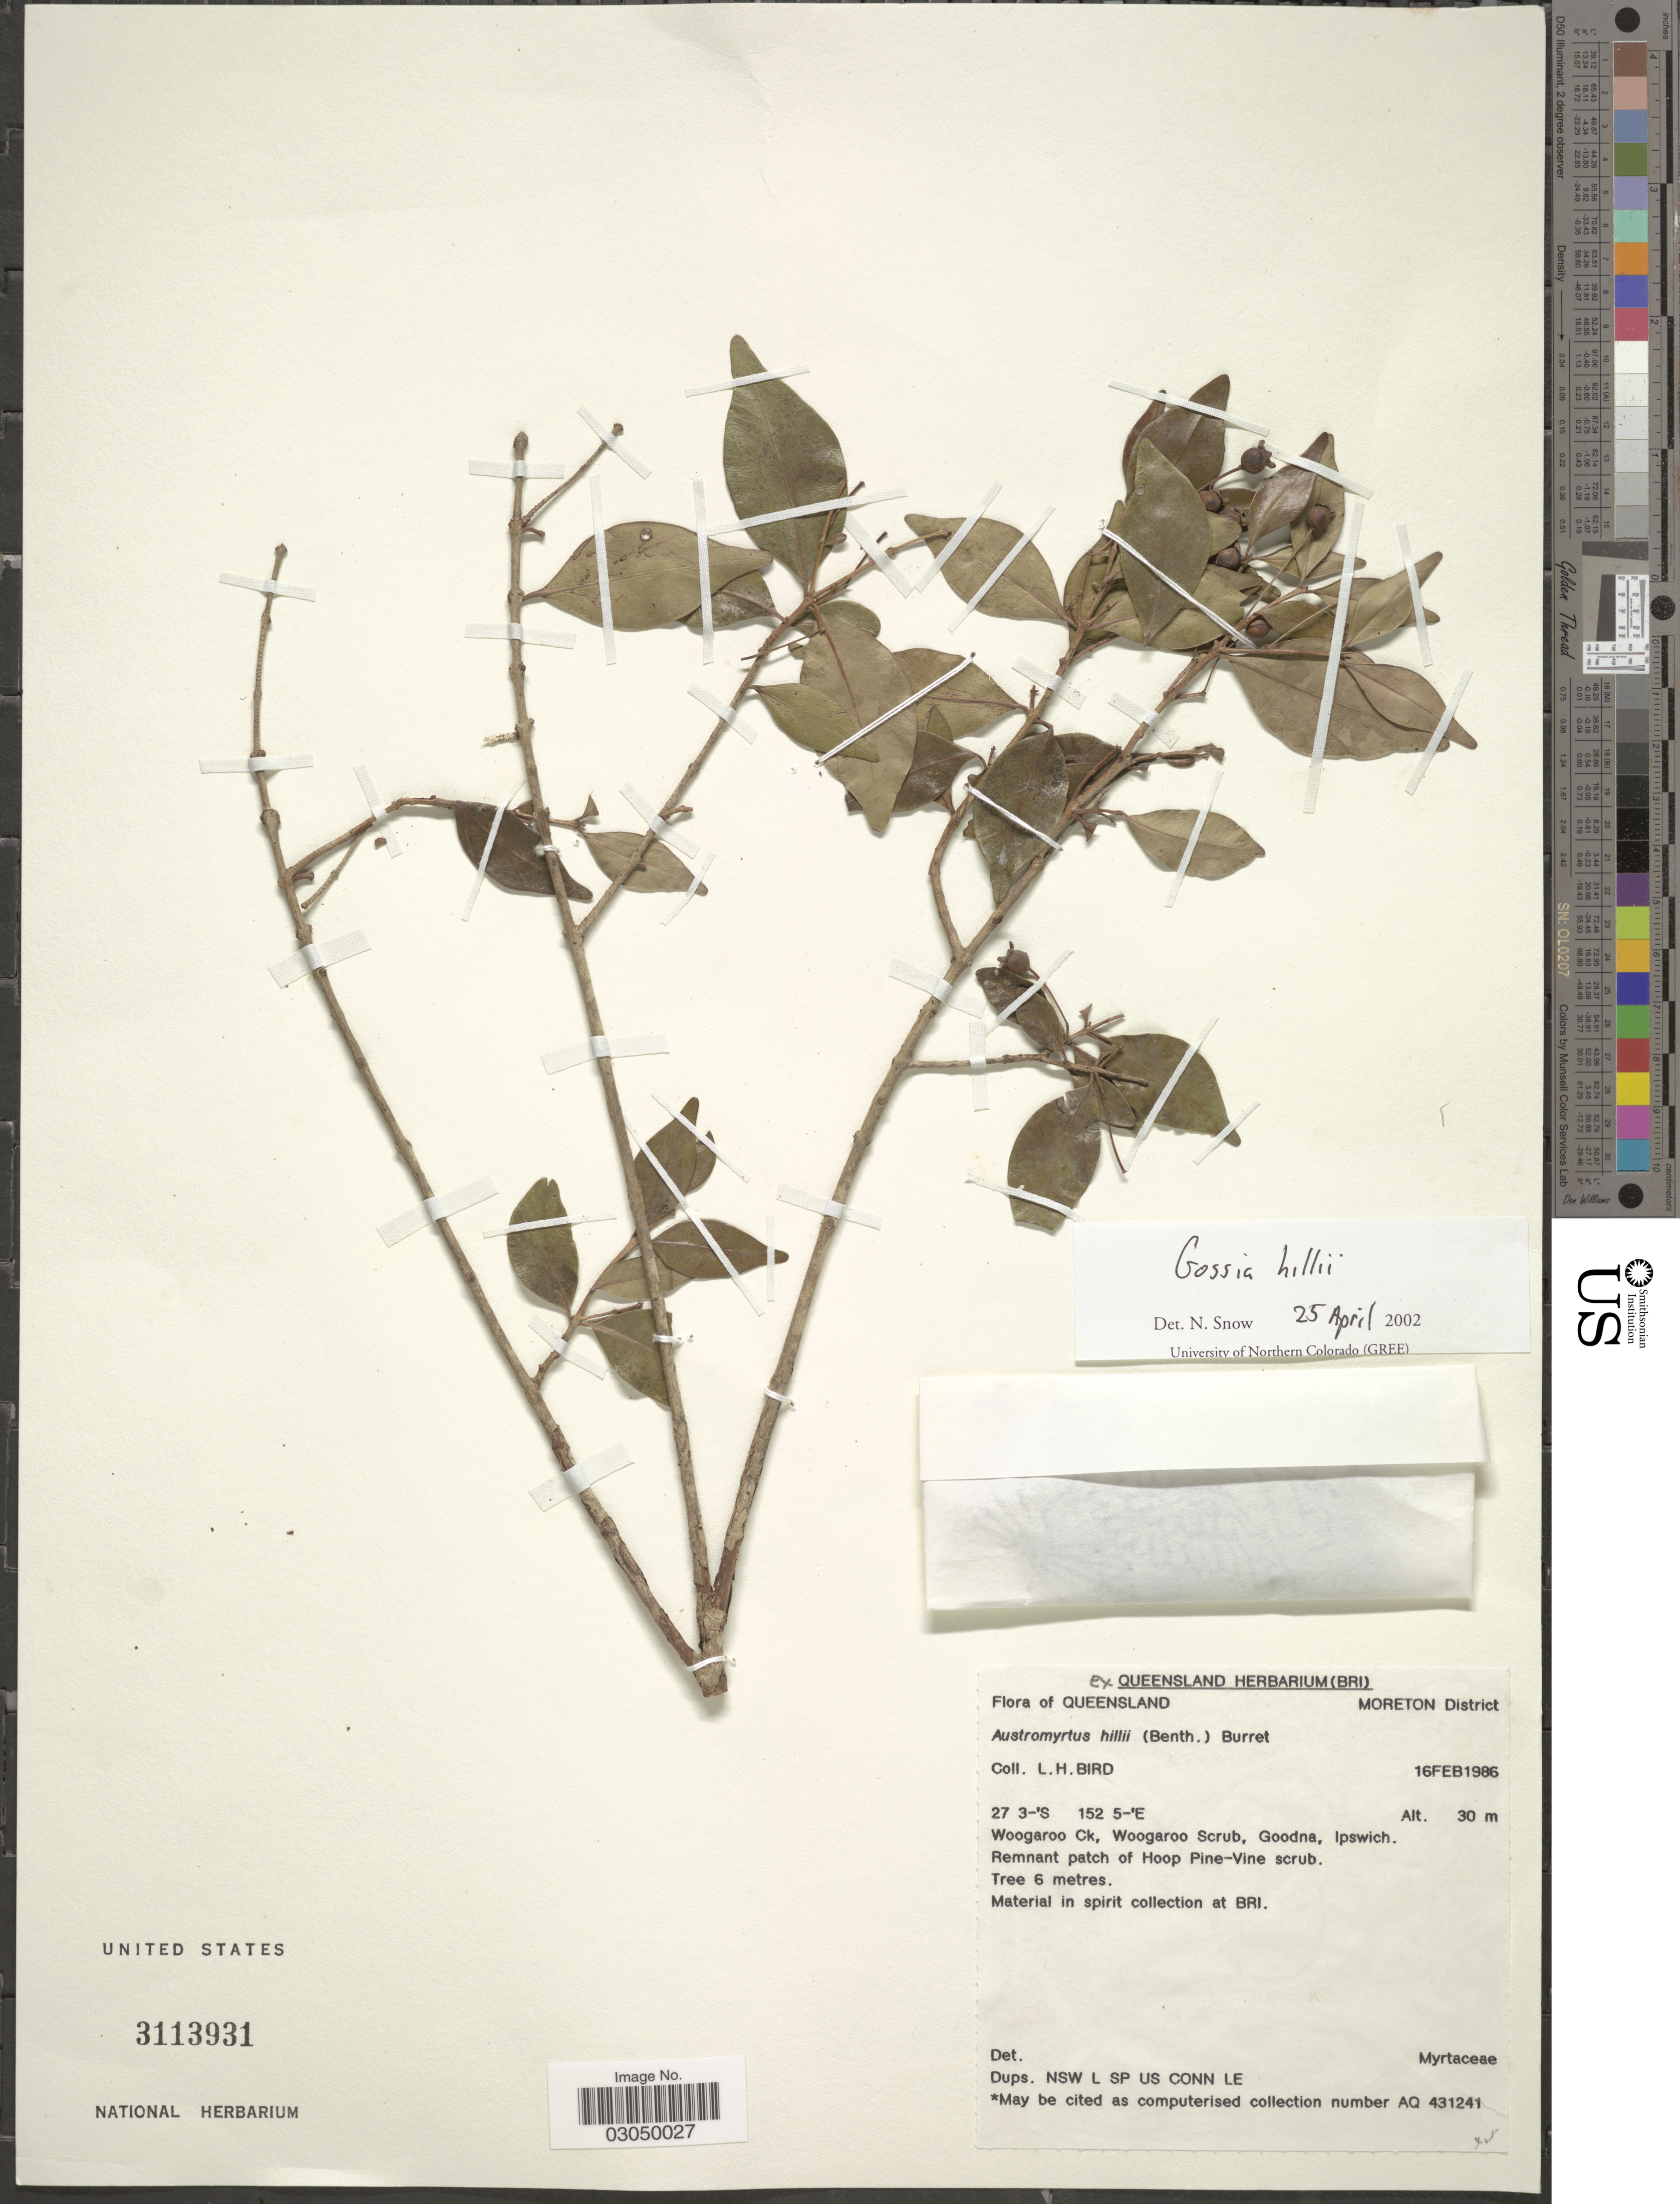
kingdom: Plantae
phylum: Tracheophyta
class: Magnoliopsida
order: Myrtales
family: Myrtaceae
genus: Gossia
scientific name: Gossia hillii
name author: (Benth.) N. Snow & Guymer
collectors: L. Bird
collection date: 1986-02-16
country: Australia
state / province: Queensland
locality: Moreton District. Woogaroo Ck, Woogaroo Scrub, Goodna, Ipswich.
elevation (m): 30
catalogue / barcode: US 3113931